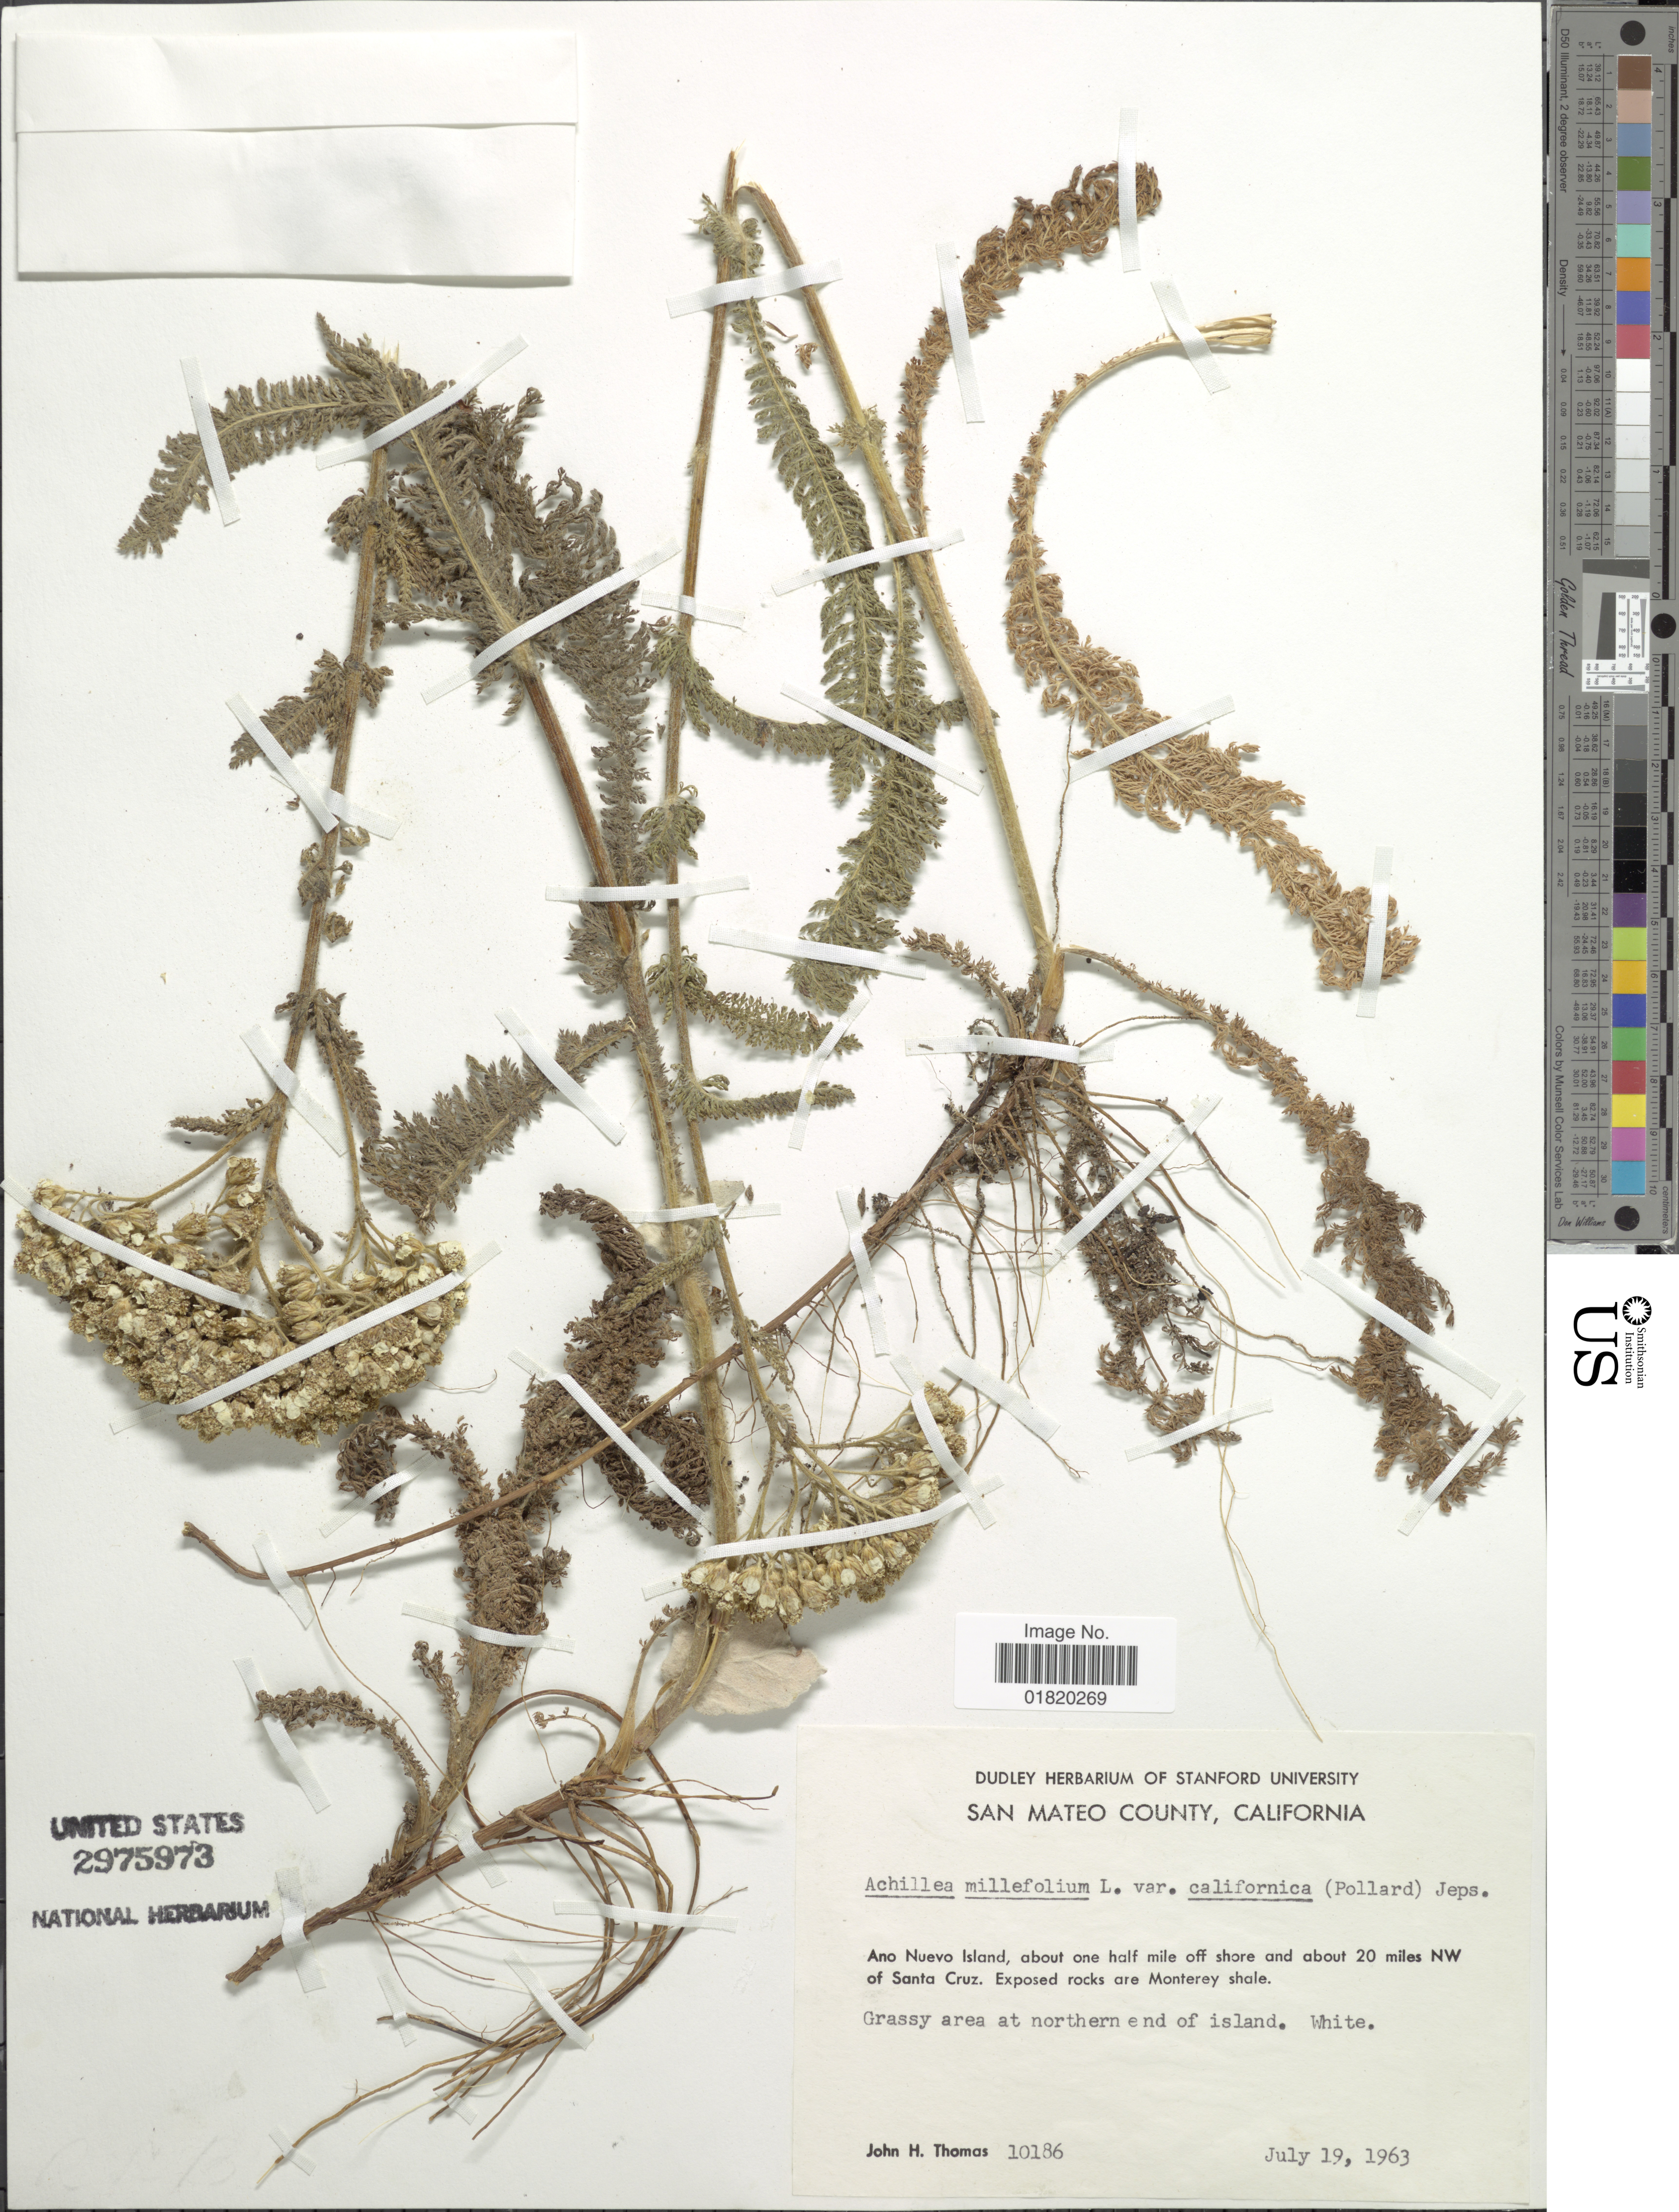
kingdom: Plantae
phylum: Tracheophyta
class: Magnoliopsida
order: Asterales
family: Asteraceae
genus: Achillea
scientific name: Achillea millefolium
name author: L.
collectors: J. H. Thomas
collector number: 10186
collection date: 1963-07-19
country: United States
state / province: California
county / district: San Mateo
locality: San Mateo County. Ano Nuevo Island, about one half mile off shore and about 20 miles NW of Santa Cruz. area at northern end of island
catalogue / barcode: US 2975973